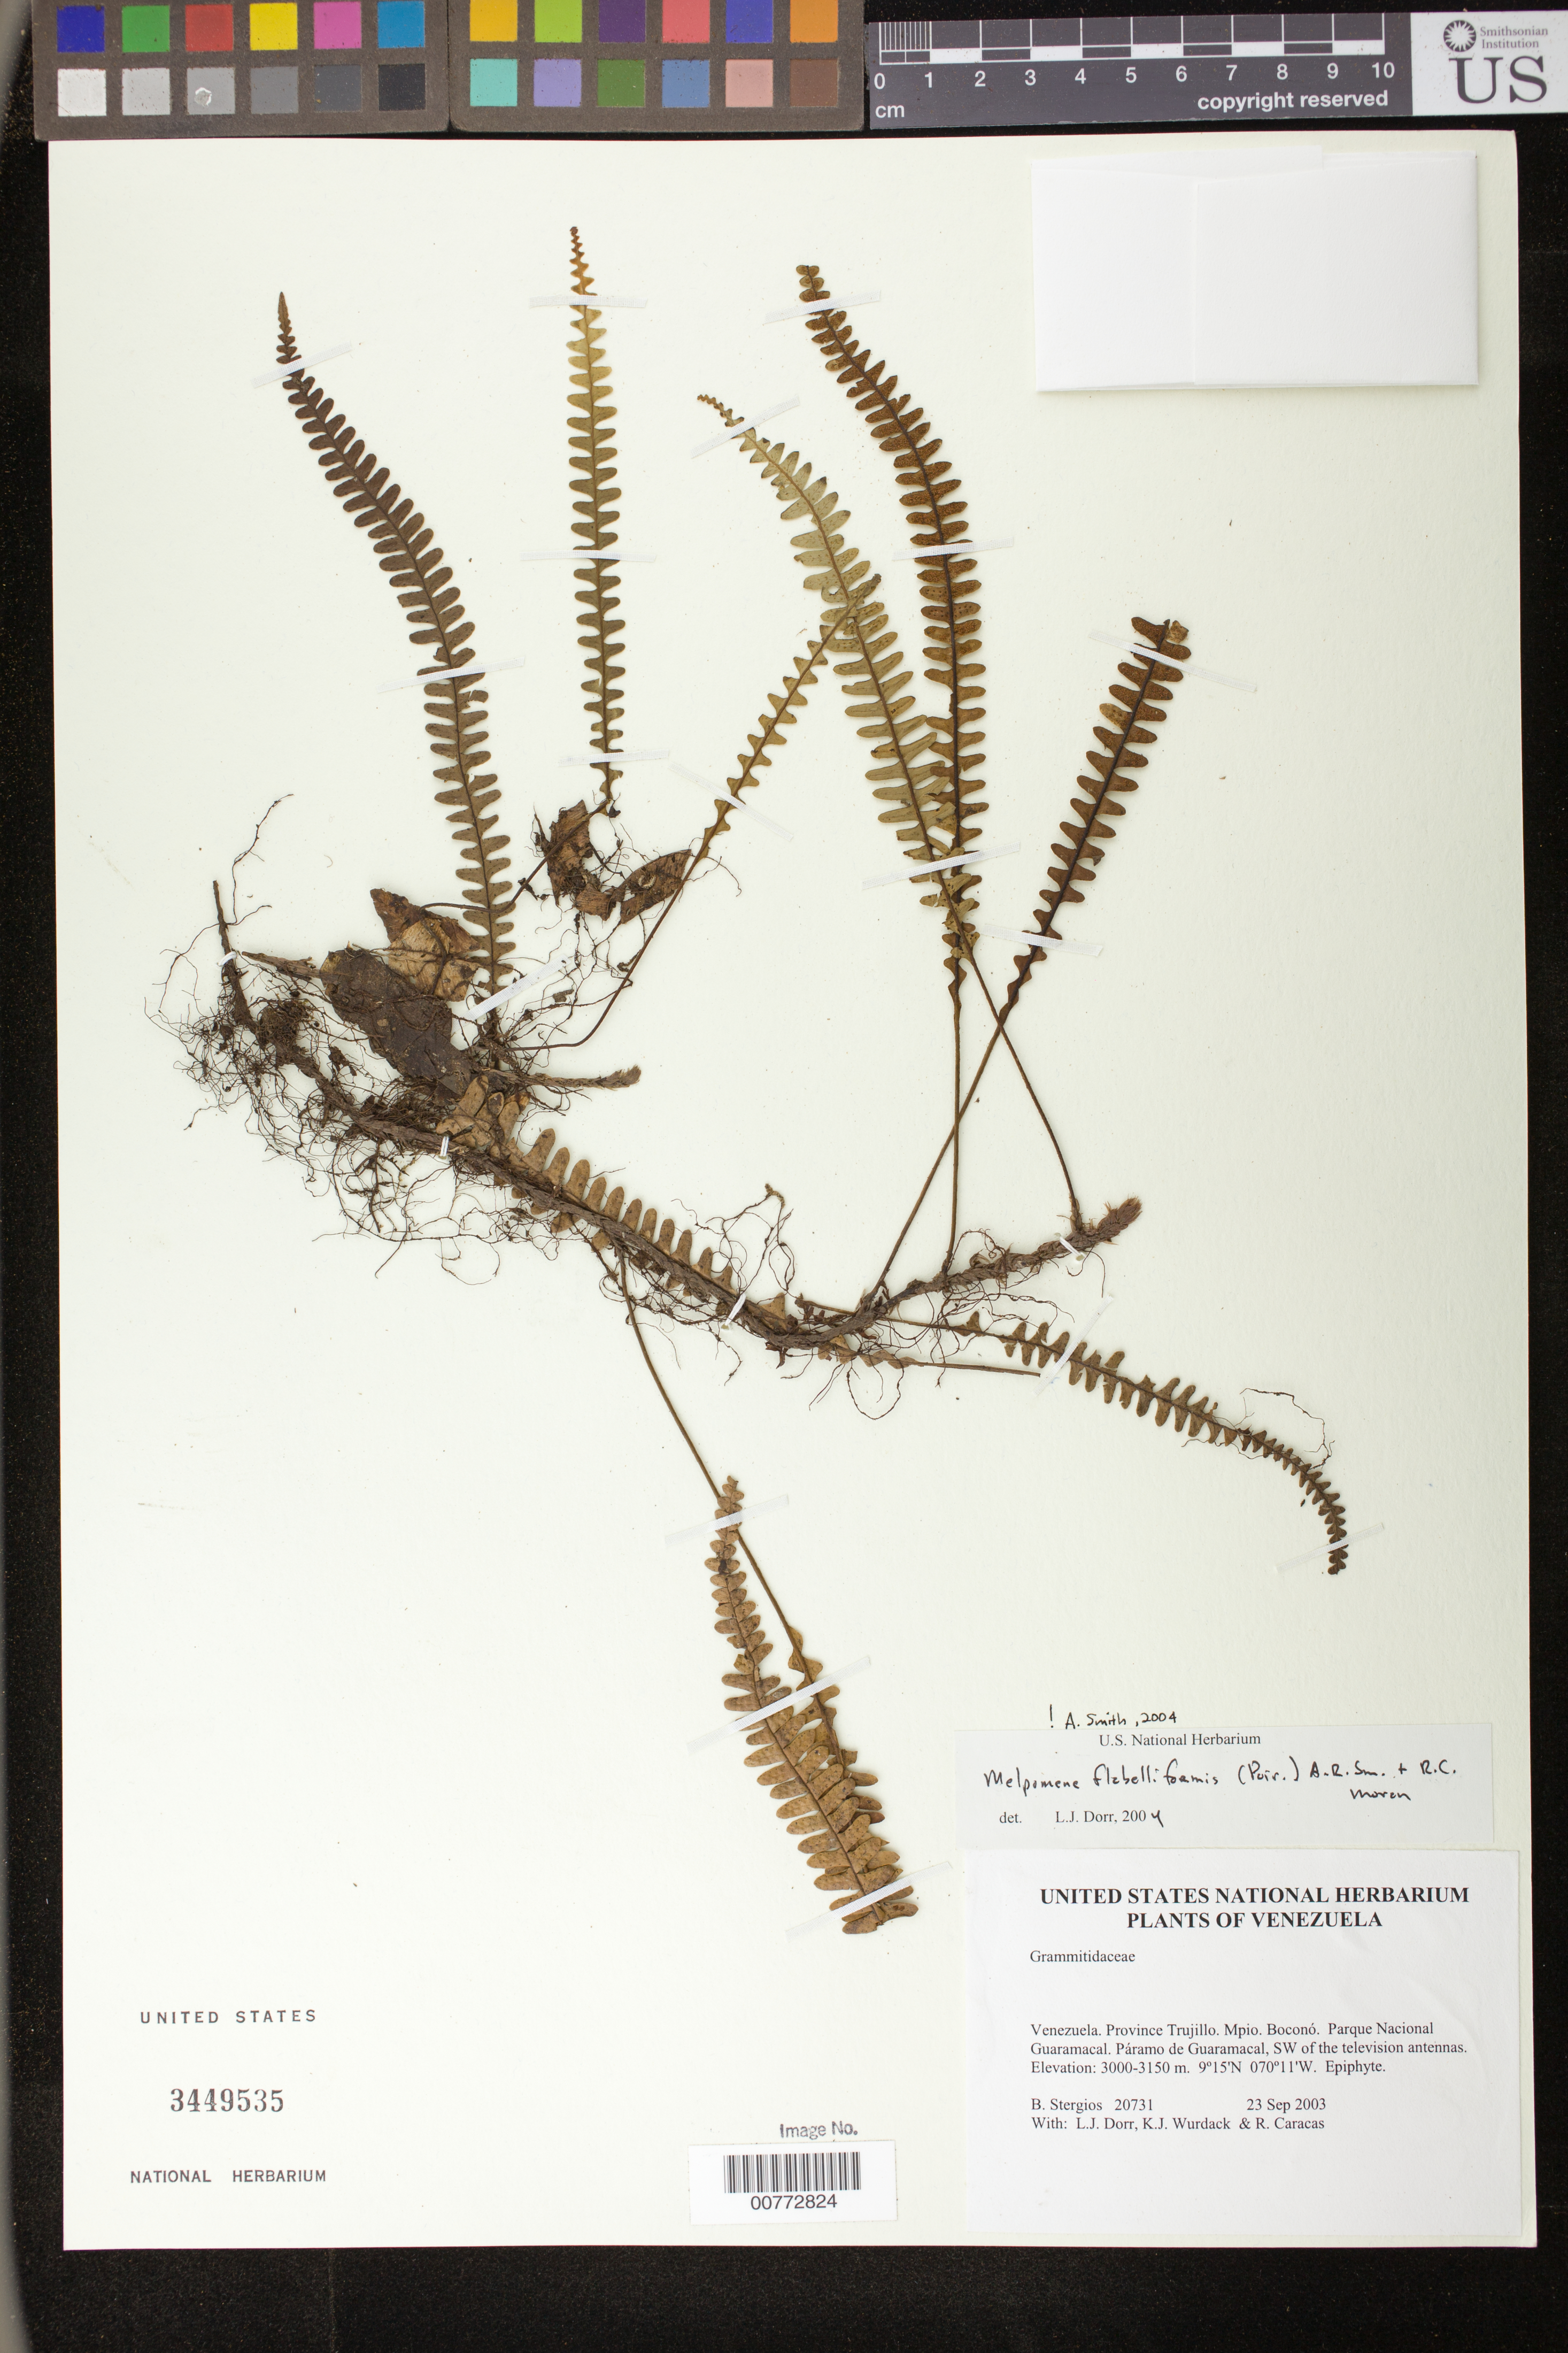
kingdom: Plantae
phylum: Tracheophyta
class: Polypodiopsida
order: Polypodiales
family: Polypodiaceae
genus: Melpomene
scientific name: Melpomene flabelliformis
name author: (Poir.) A.R. Sm. & R.C. Moran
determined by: Dorr, L. J., (BOT), Smithsonian Institution - National Museum of Natural History (UNITED STATES)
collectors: B. G. Stergios, L. J. Dorr, K. Wurdack & R. Caracas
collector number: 20731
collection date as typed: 23 Sep 2003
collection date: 2003-09-23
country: Venezuela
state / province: Trujillo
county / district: Boconó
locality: Parque Nacional Guaramacal. Páramo de Guaramacal, SW of the television antennas.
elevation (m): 3000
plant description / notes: PORT, US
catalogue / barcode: US 3449535